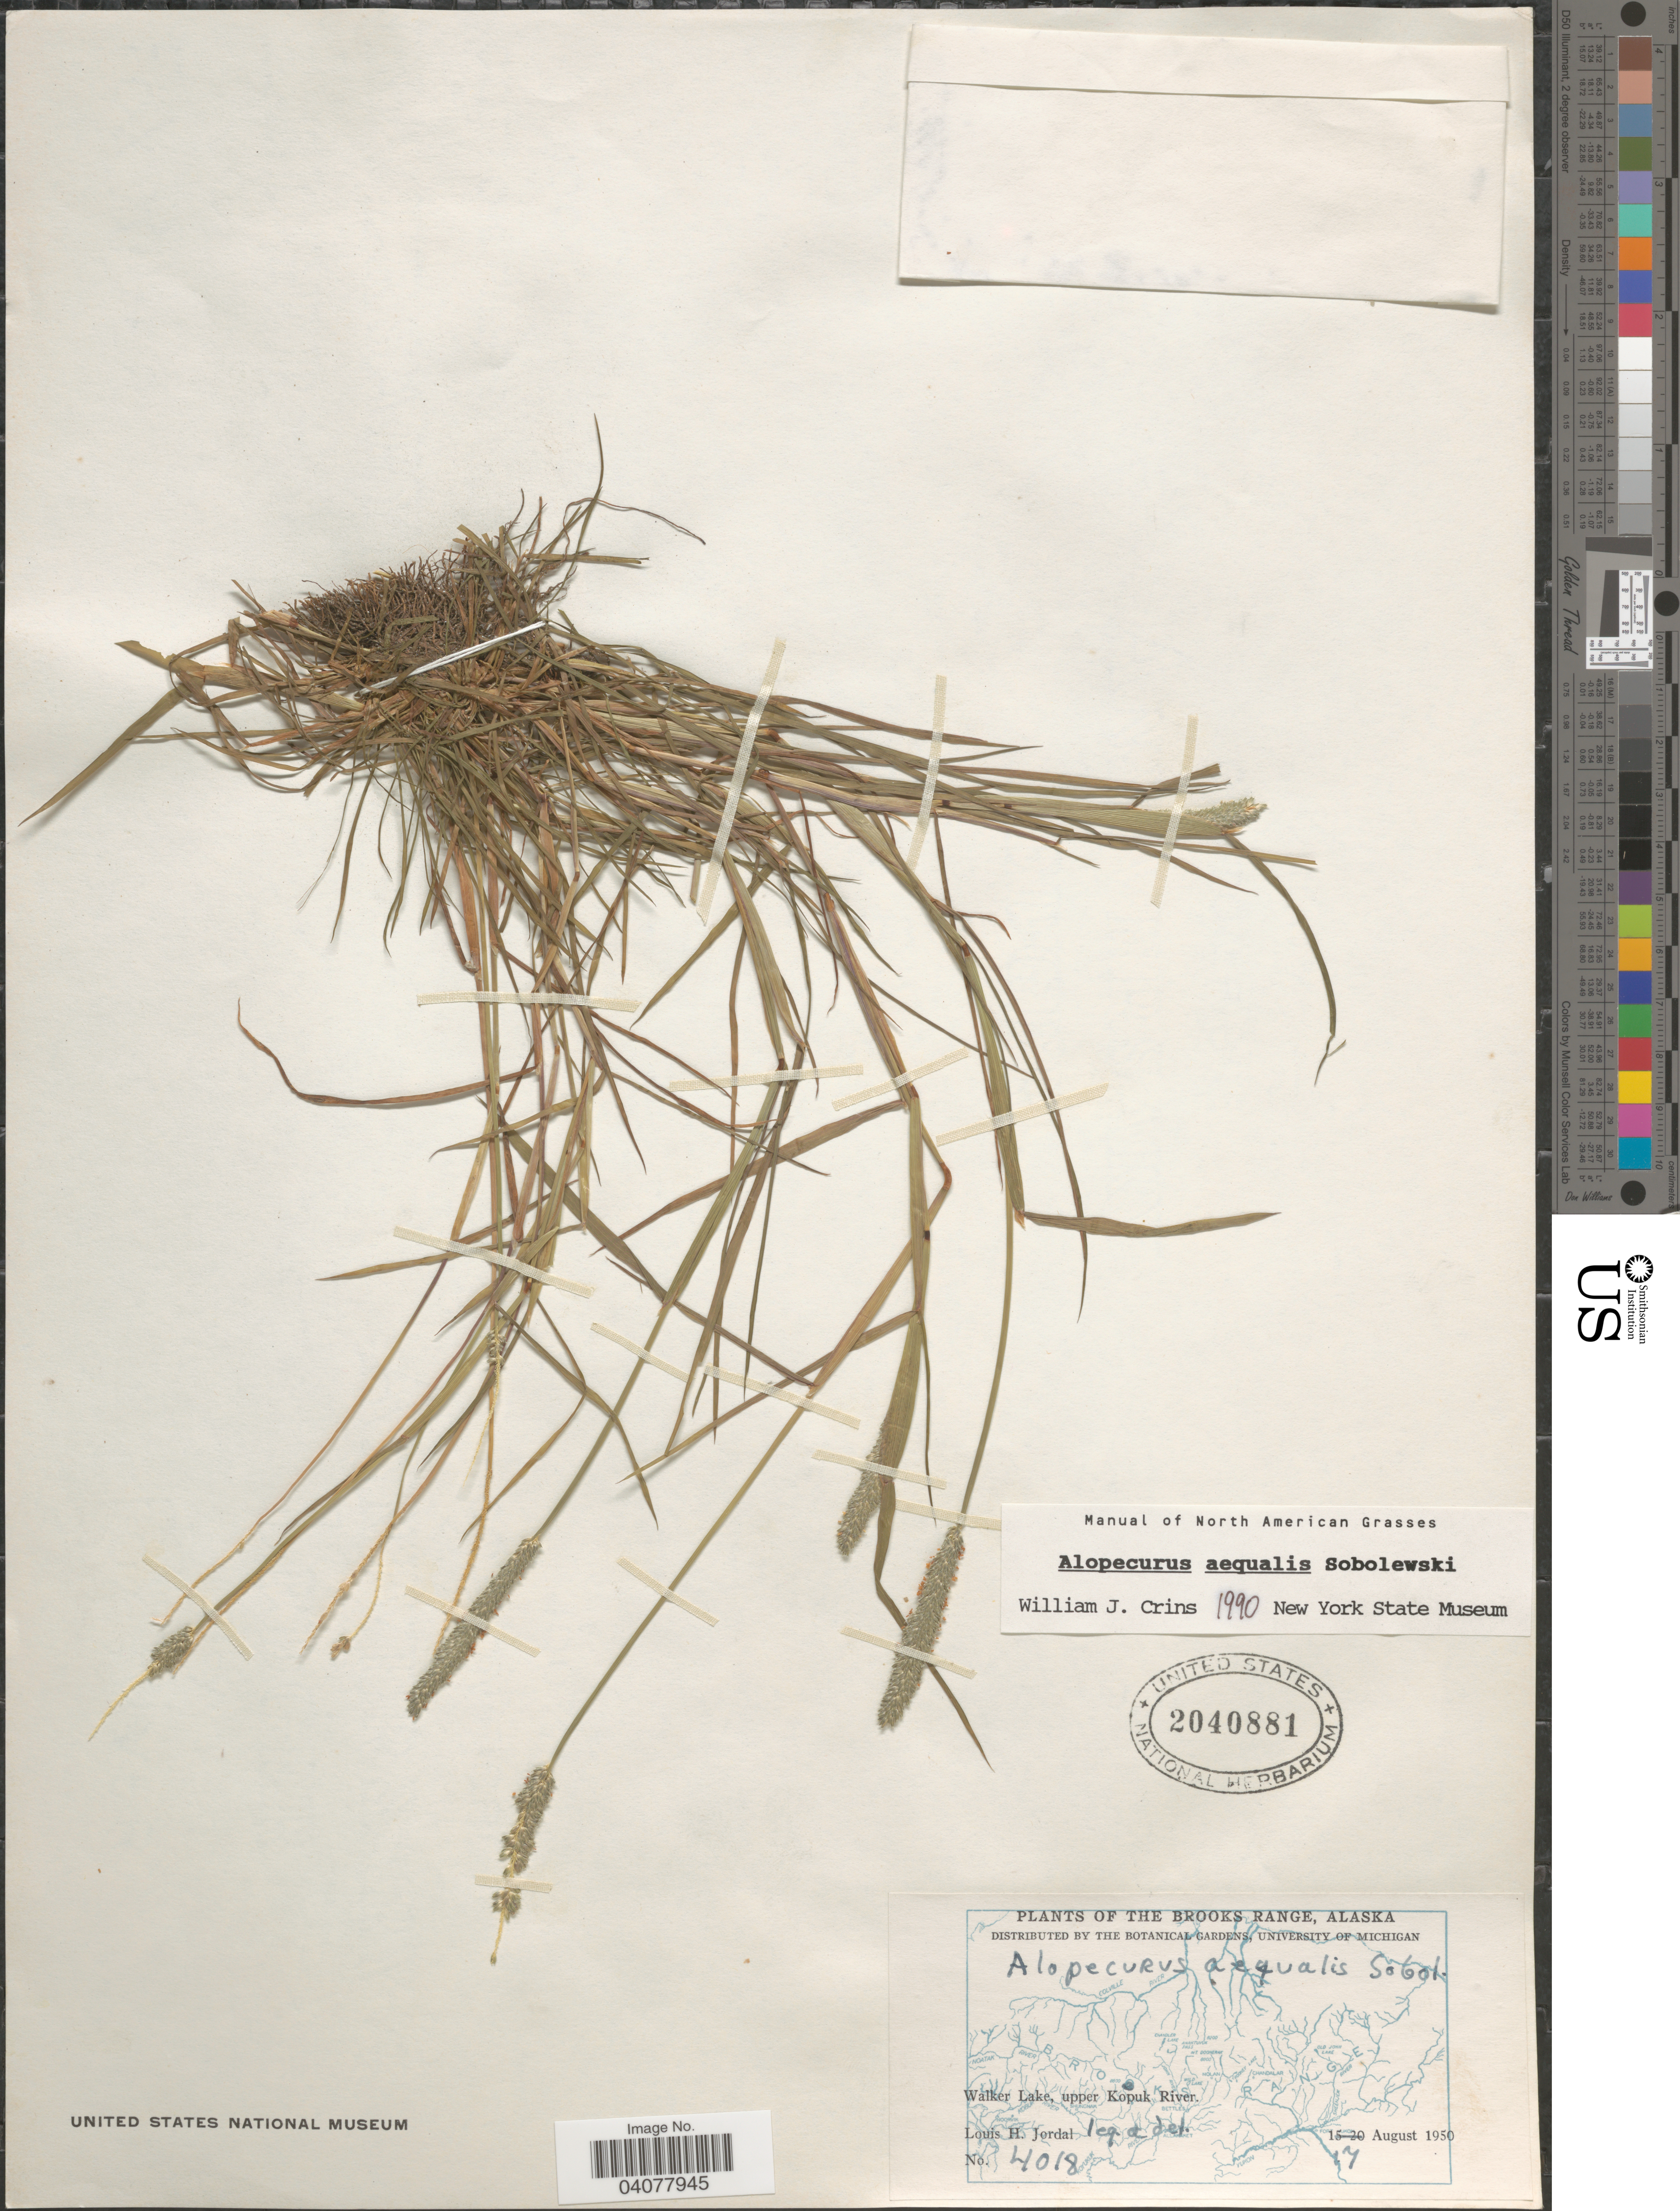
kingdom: Plantae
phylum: Tracheophyta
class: Liliopsida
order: Poales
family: Poaceae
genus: Alopecurus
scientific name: Alopecurus aequalis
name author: Sobol.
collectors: L. Jordal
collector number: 4018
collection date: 1950-08-17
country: United States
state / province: Alaska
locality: Brooks Range. Walker Lake, upper Kopuk River.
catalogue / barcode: US 2040881